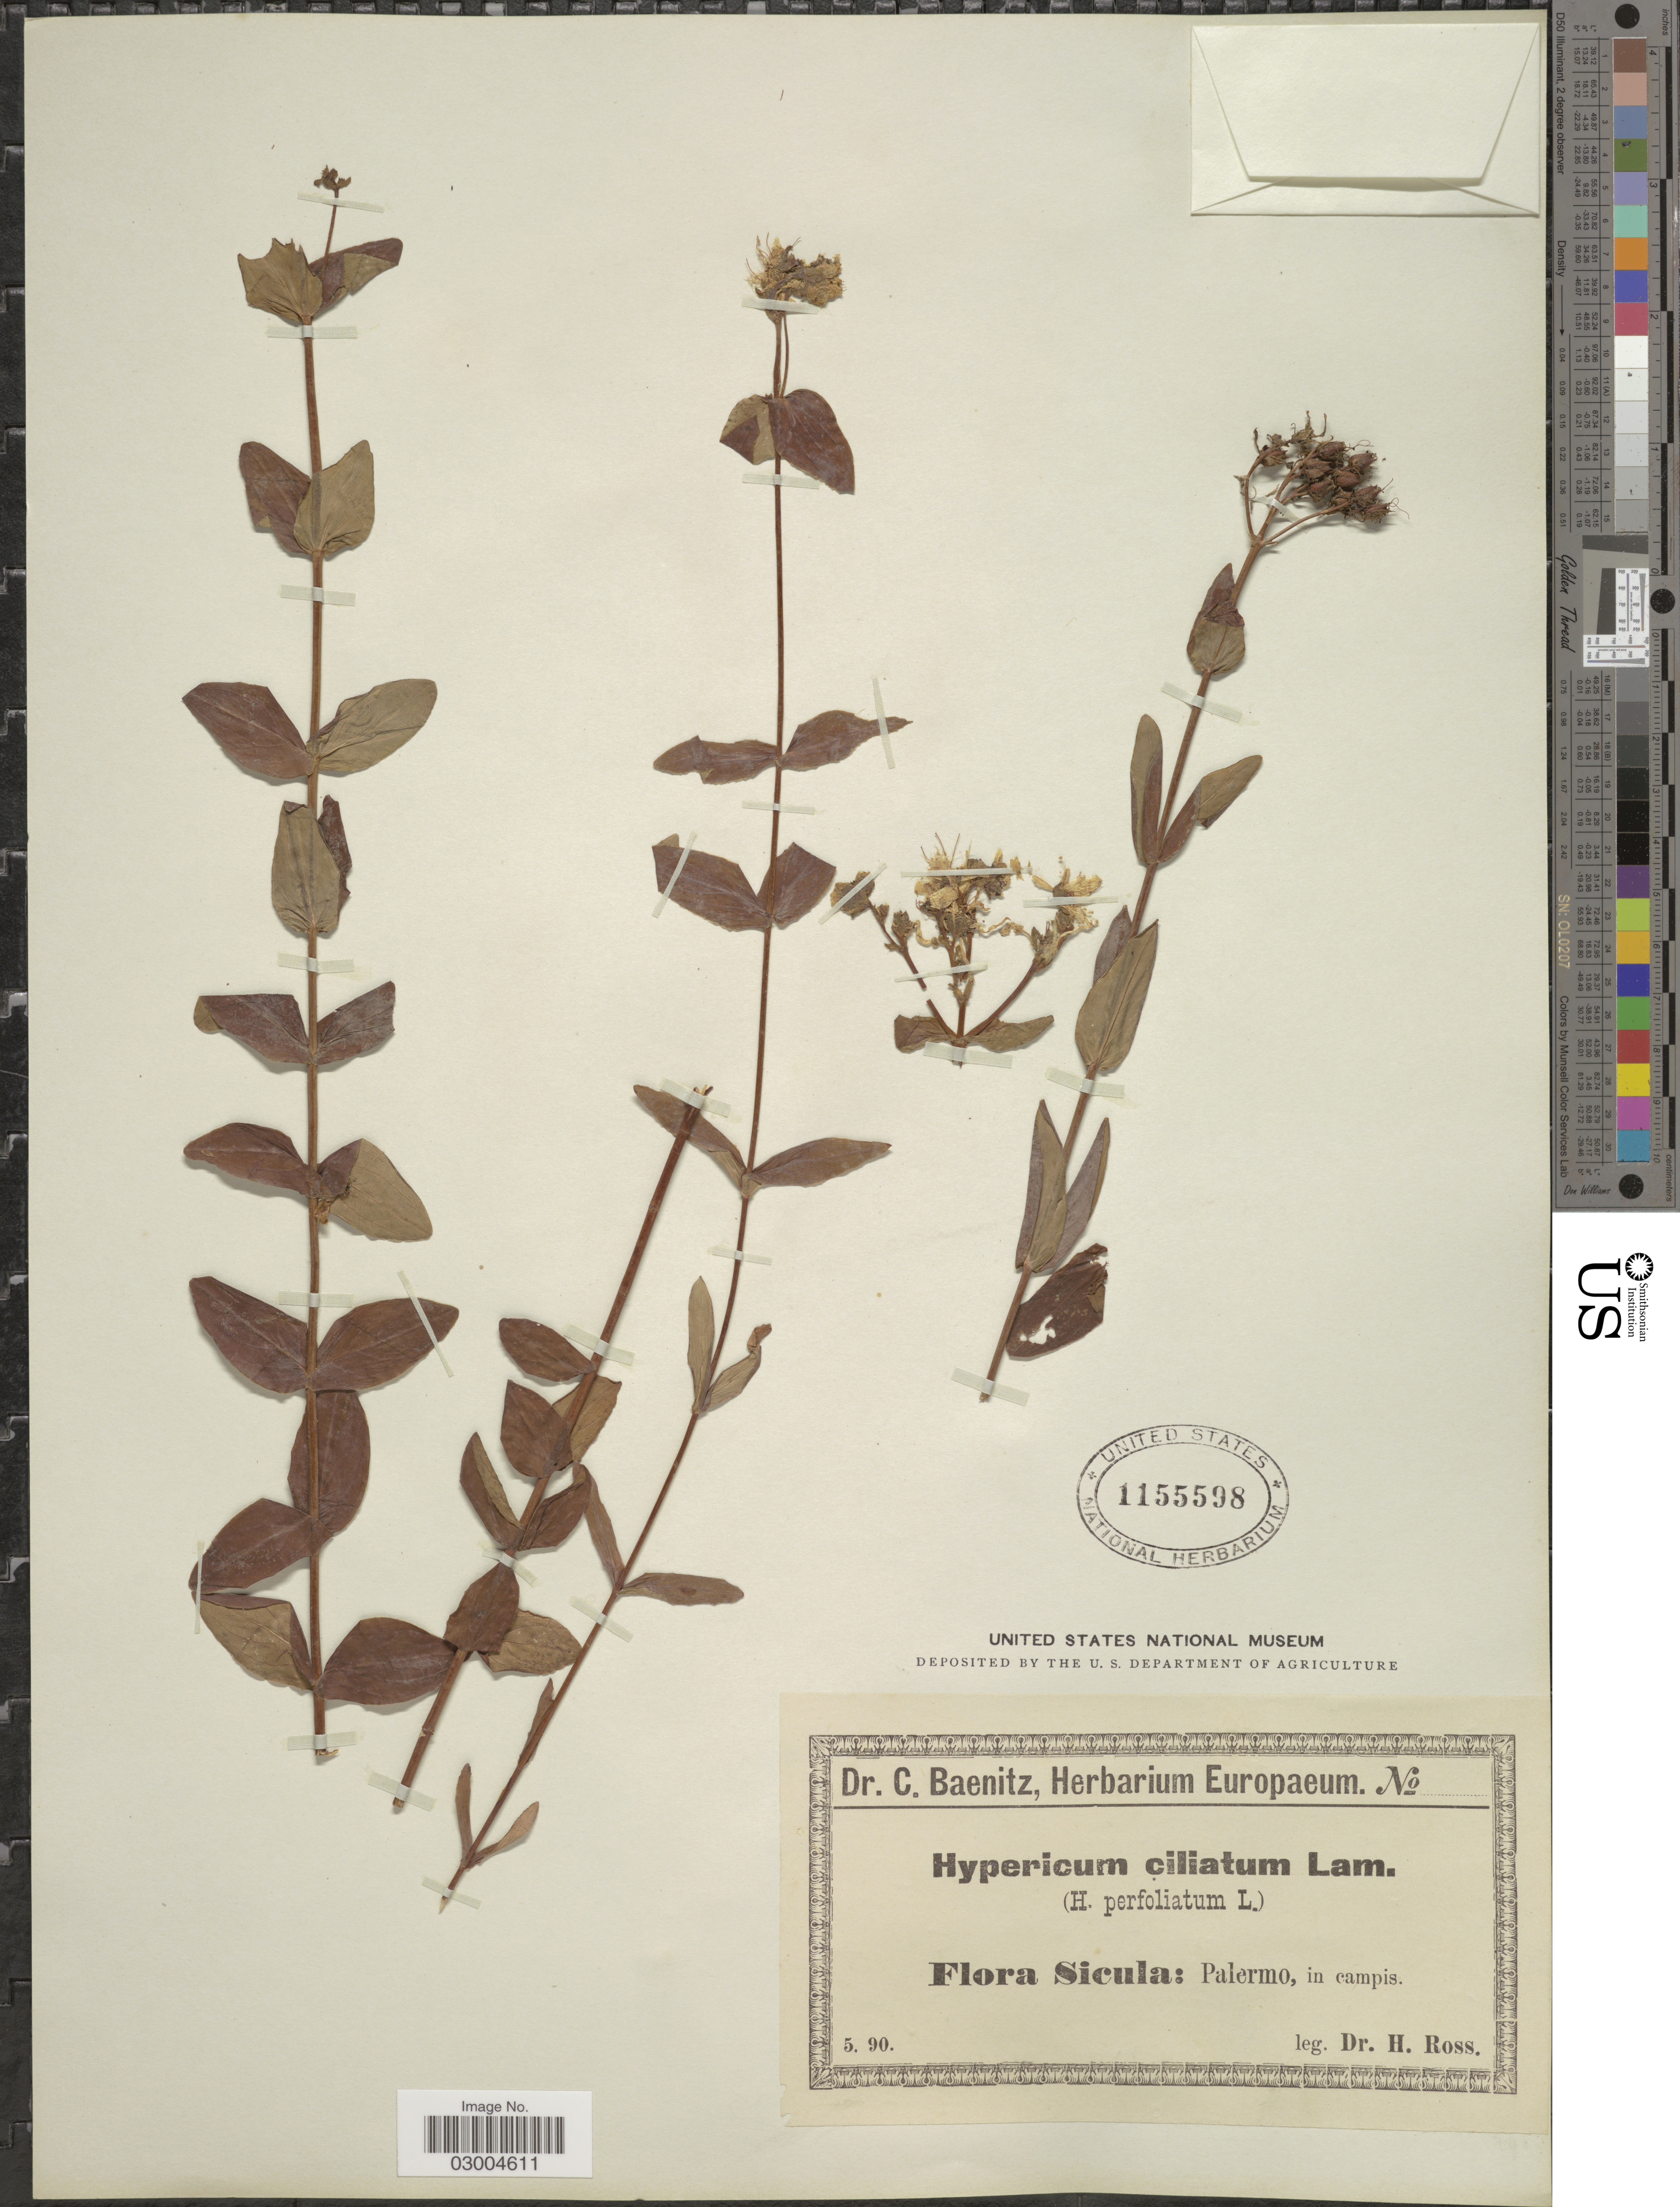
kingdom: Plantae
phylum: Tracheophyta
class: Magnoliopsida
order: Malpighiales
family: Hypericaceae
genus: Hypericum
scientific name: Hypericum ciliatum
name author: Desr.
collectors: H. Ross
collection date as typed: Transcribed d/m/y: /5/90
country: Italy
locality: Sicula: Palermo.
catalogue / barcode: US 1155598